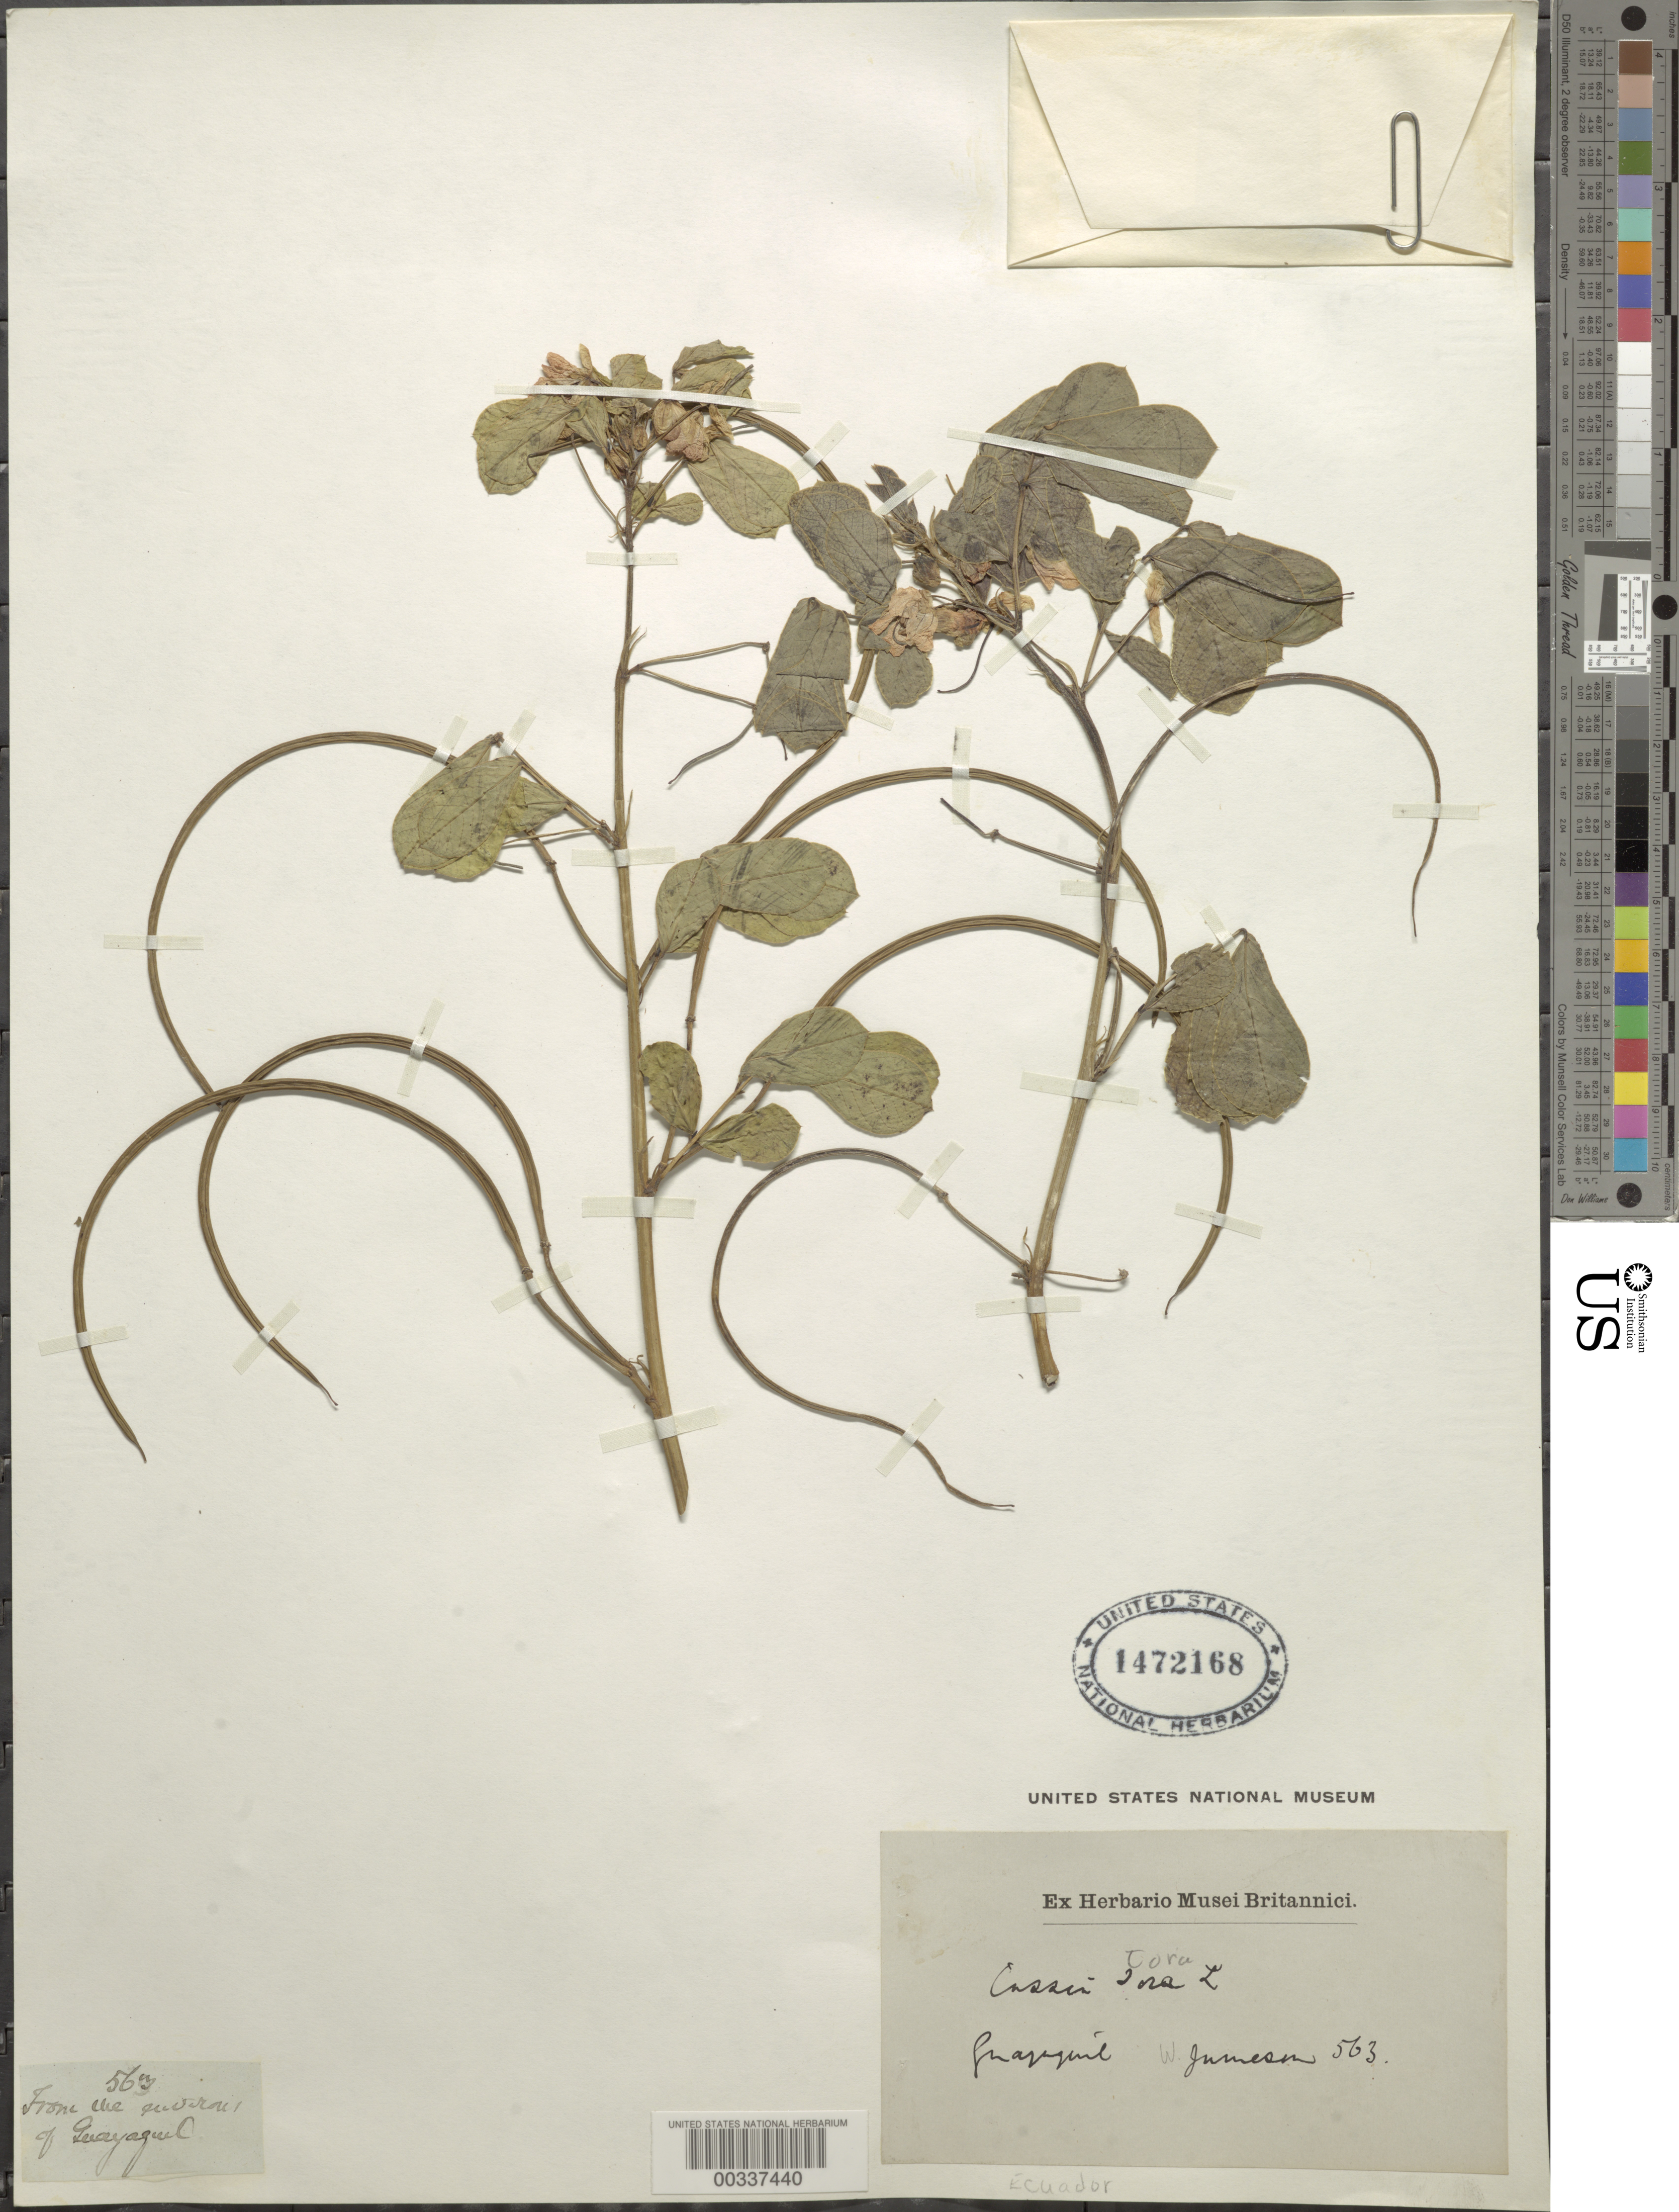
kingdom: Plantae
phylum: Tracheophyta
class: Magnoliopsida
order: Fabales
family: Fabaceae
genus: Senna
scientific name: Senna obtusifolia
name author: (L.) H.S. Irwin & Barneby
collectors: W. Jameson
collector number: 563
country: Ecuador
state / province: Guayas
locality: Guayaquil, Haciendo Bonchna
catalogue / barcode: US 1472168